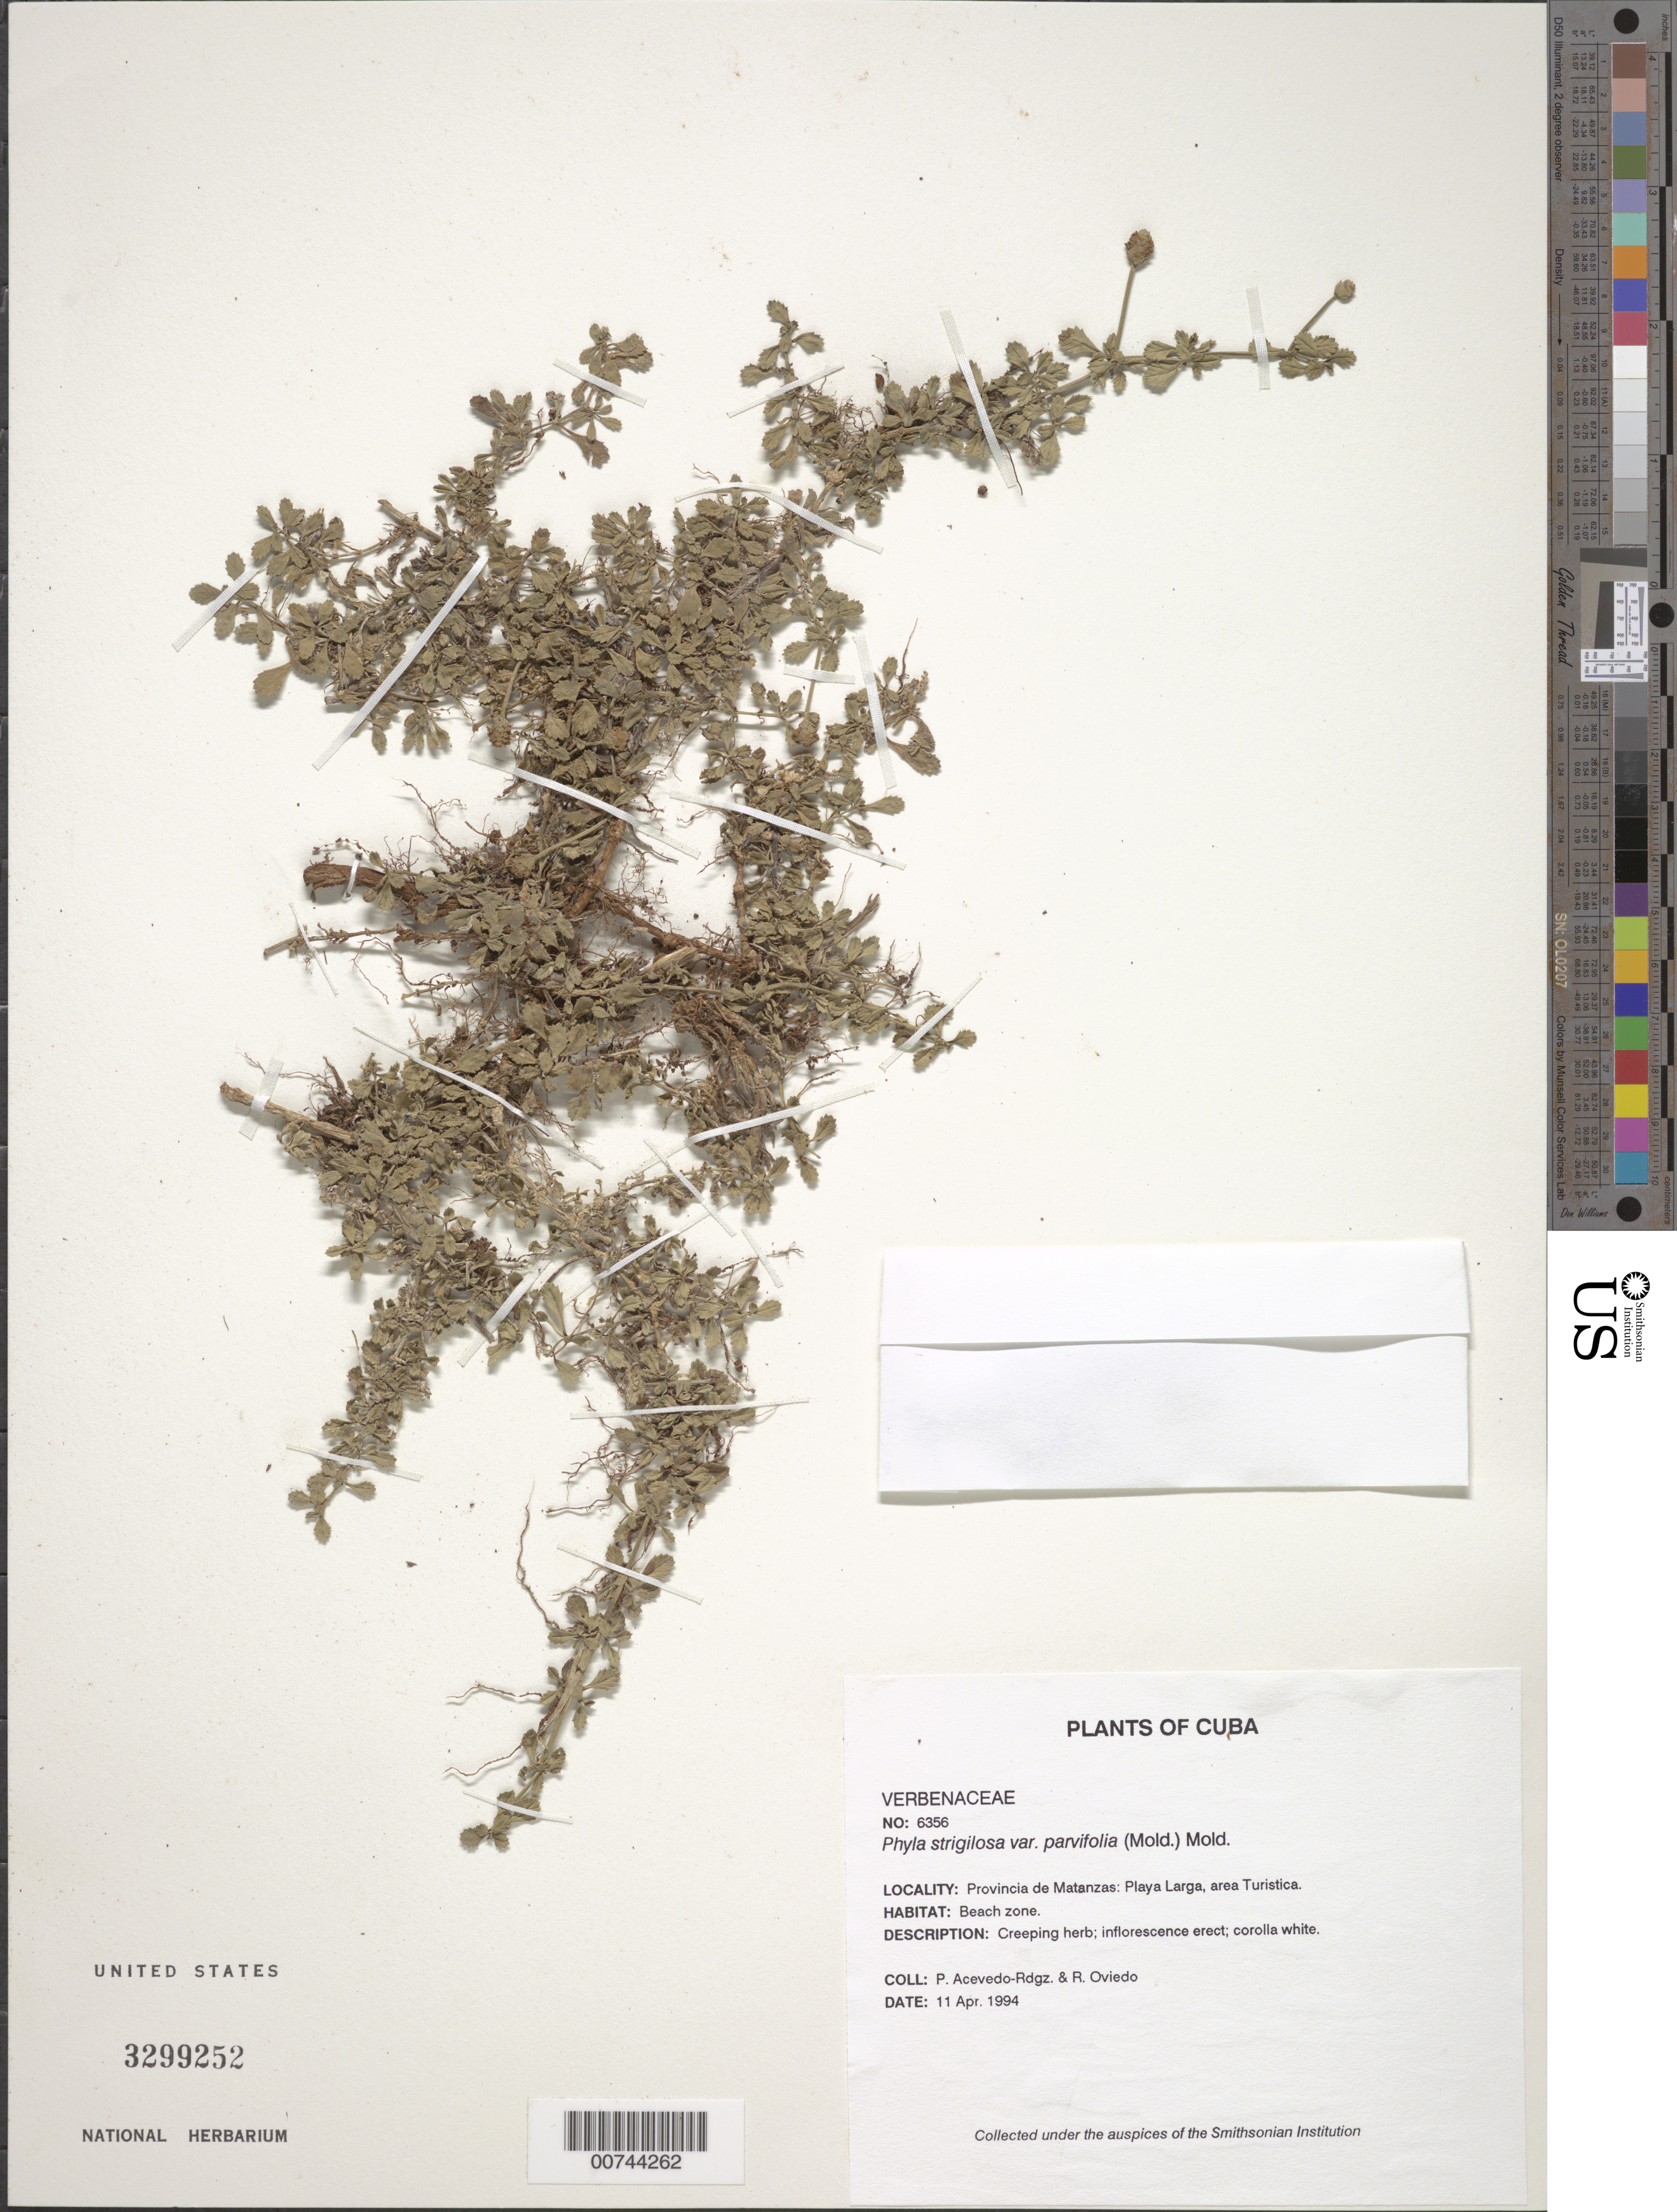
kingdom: Plantae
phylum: Tracheophyta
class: Magnoliopsida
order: Lamiales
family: Verbenaceae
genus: Phyla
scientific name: Phyla strigulosa var. parvifolia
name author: (Moldenke) Moldenke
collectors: P. Acevedo-Rodr. & R. Oviedo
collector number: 6356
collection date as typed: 11 Apr 1994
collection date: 1994-04-11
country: Cuba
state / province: Matanzas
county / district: Municipio de Ciénaga de Zapata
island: Cuba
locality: Provincia de Matanzas: Playa Larga, area Turistica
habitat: Beach zone.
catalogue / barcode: US 3299252